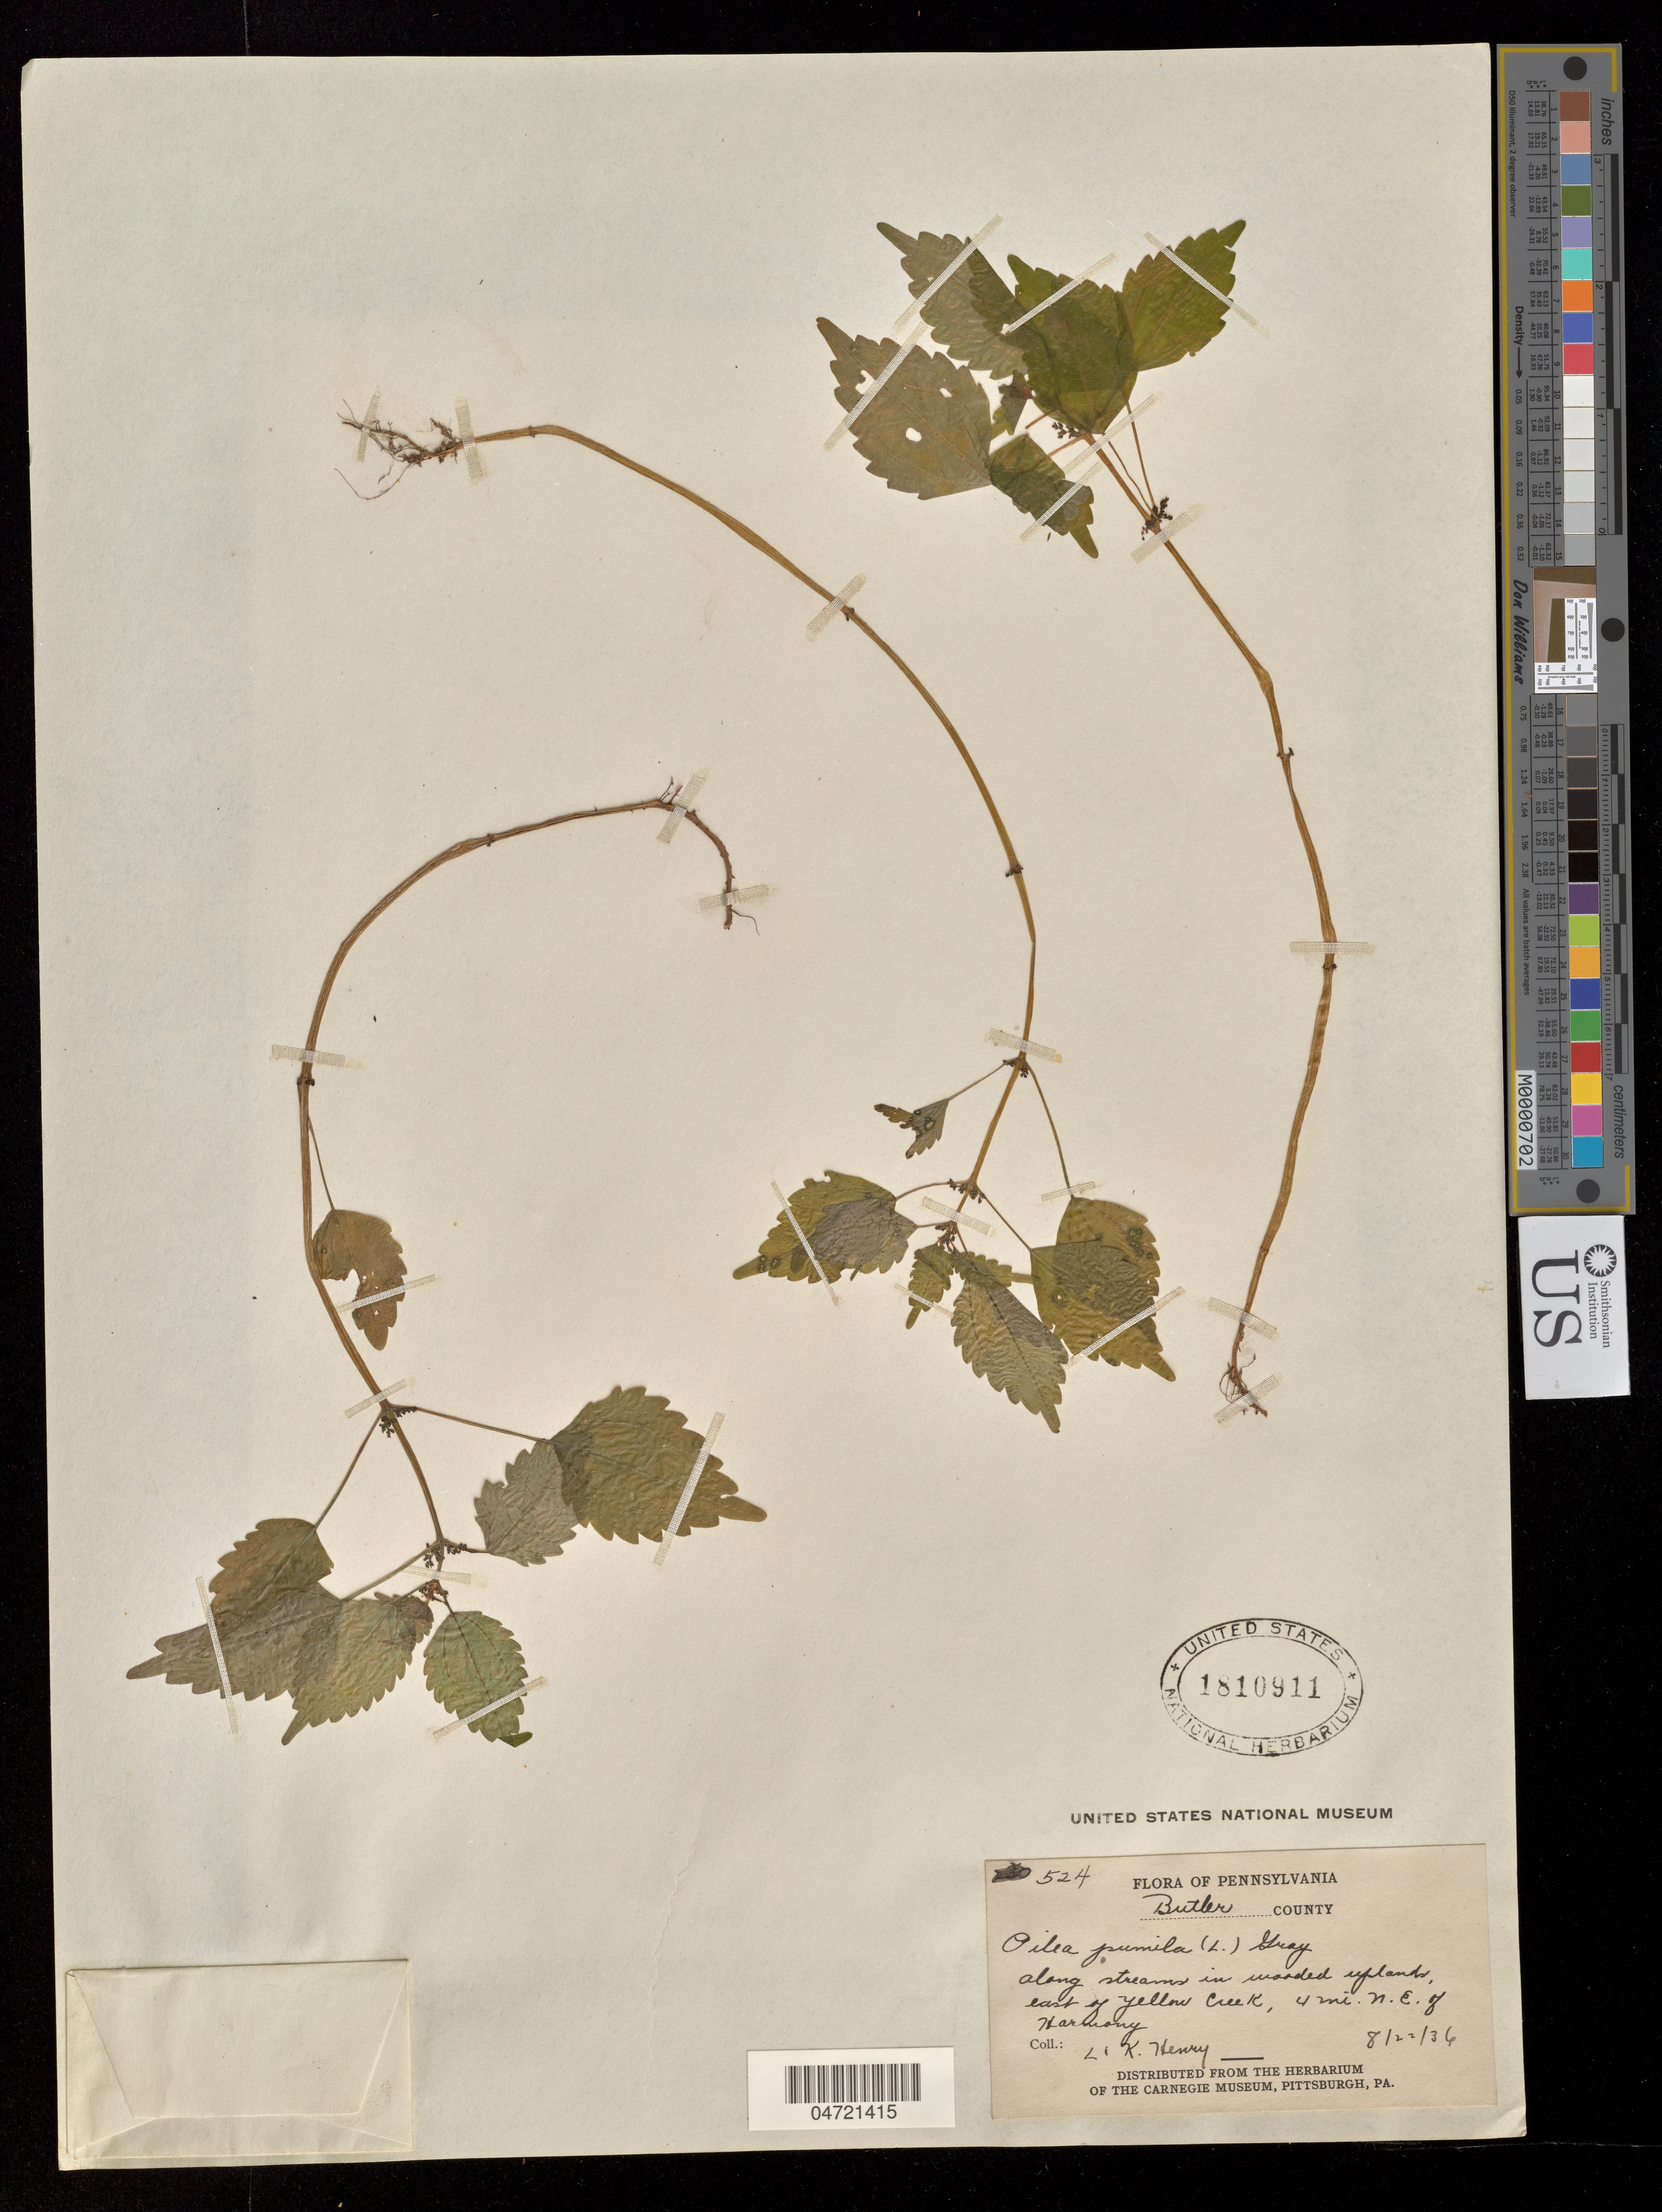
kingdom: Plantae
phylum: Tracheophyta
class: Magnoliopsida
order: Rosales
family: Urticaceae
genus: Pilea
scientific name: Pilea pumila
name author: (L.) A. Gray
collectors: L. K. Henry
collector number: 524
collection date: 1936-08-22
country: United States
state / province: Pennsylvania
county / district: Butler County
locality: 4 miles NE of Harmony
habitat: Along streams in wooded uplands, east of Yellow Creek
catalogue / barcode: US 1810911